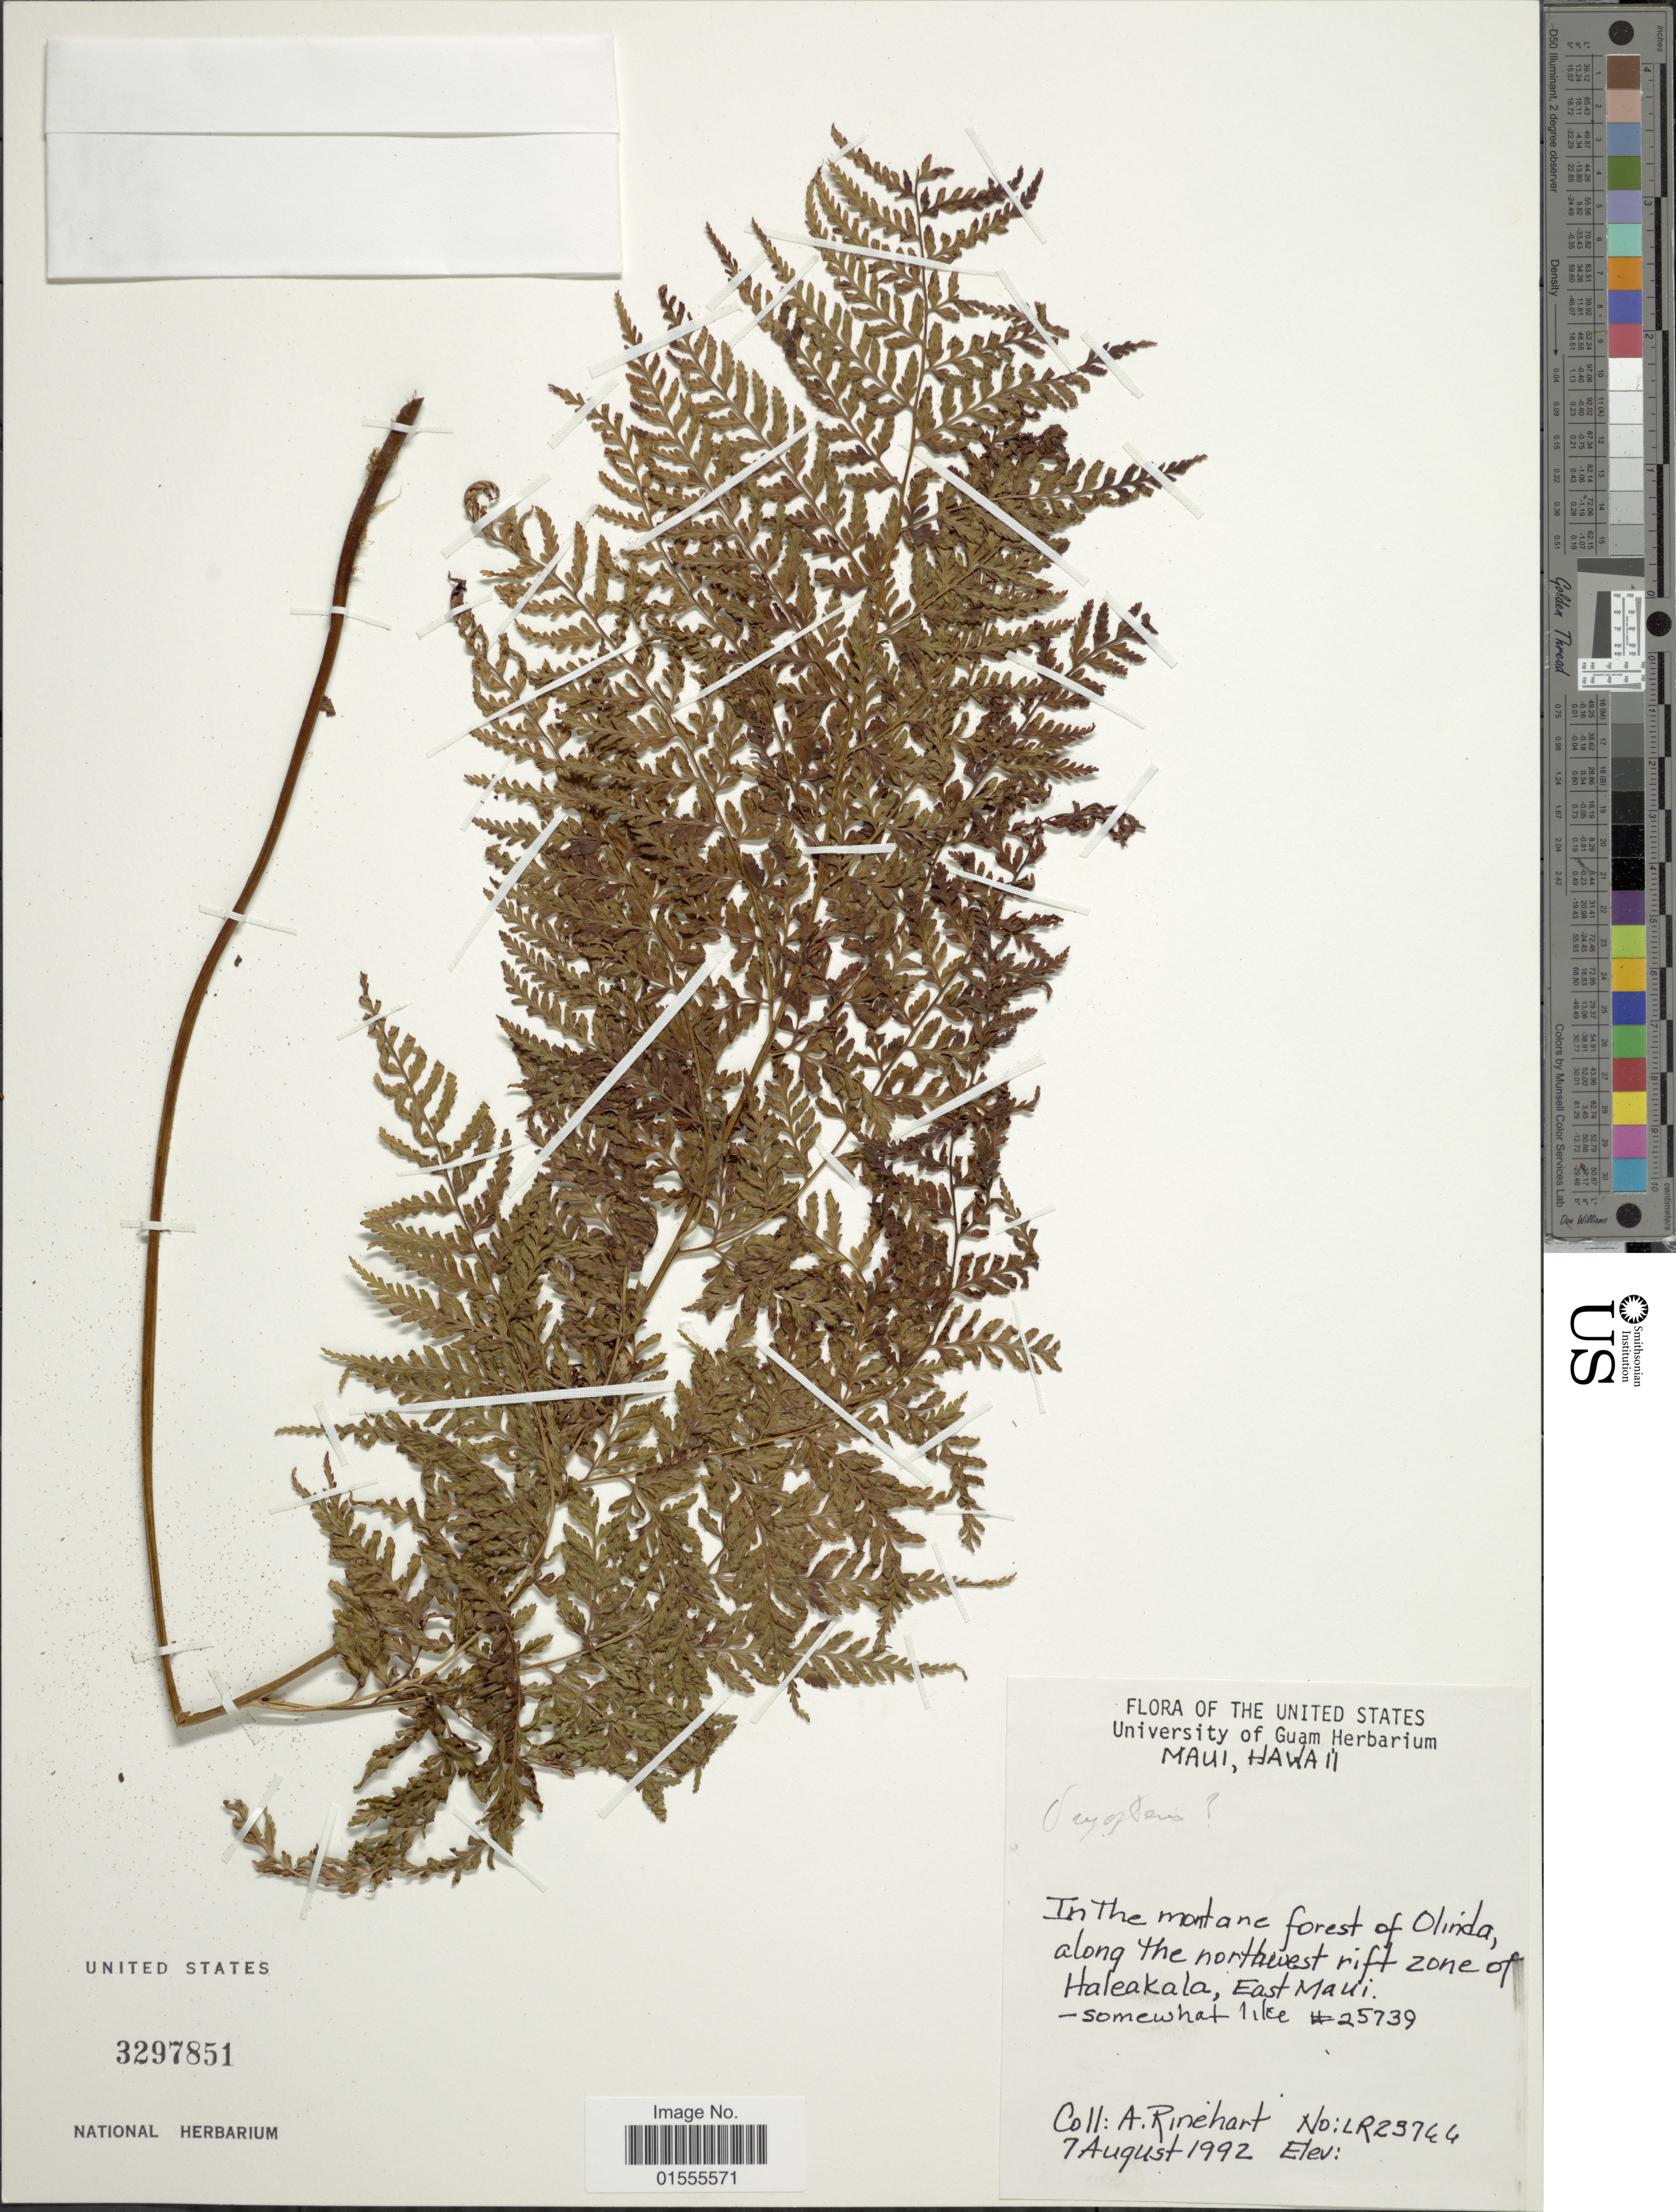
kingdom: Plantae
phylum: Tracheophyta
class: Polypodiopsida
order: Polypodiales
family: Dryopteridaceae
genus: Dryopteris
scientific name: Dryopteris sp.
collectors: A. Rinehart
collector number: LR23744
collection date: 1992-08-07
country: United States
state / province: Hawaii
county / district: Maui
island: Maui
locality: In the montane forest of Olinda along the northwest rift zone of Haleakala, East Maui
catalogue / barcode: US 3297851